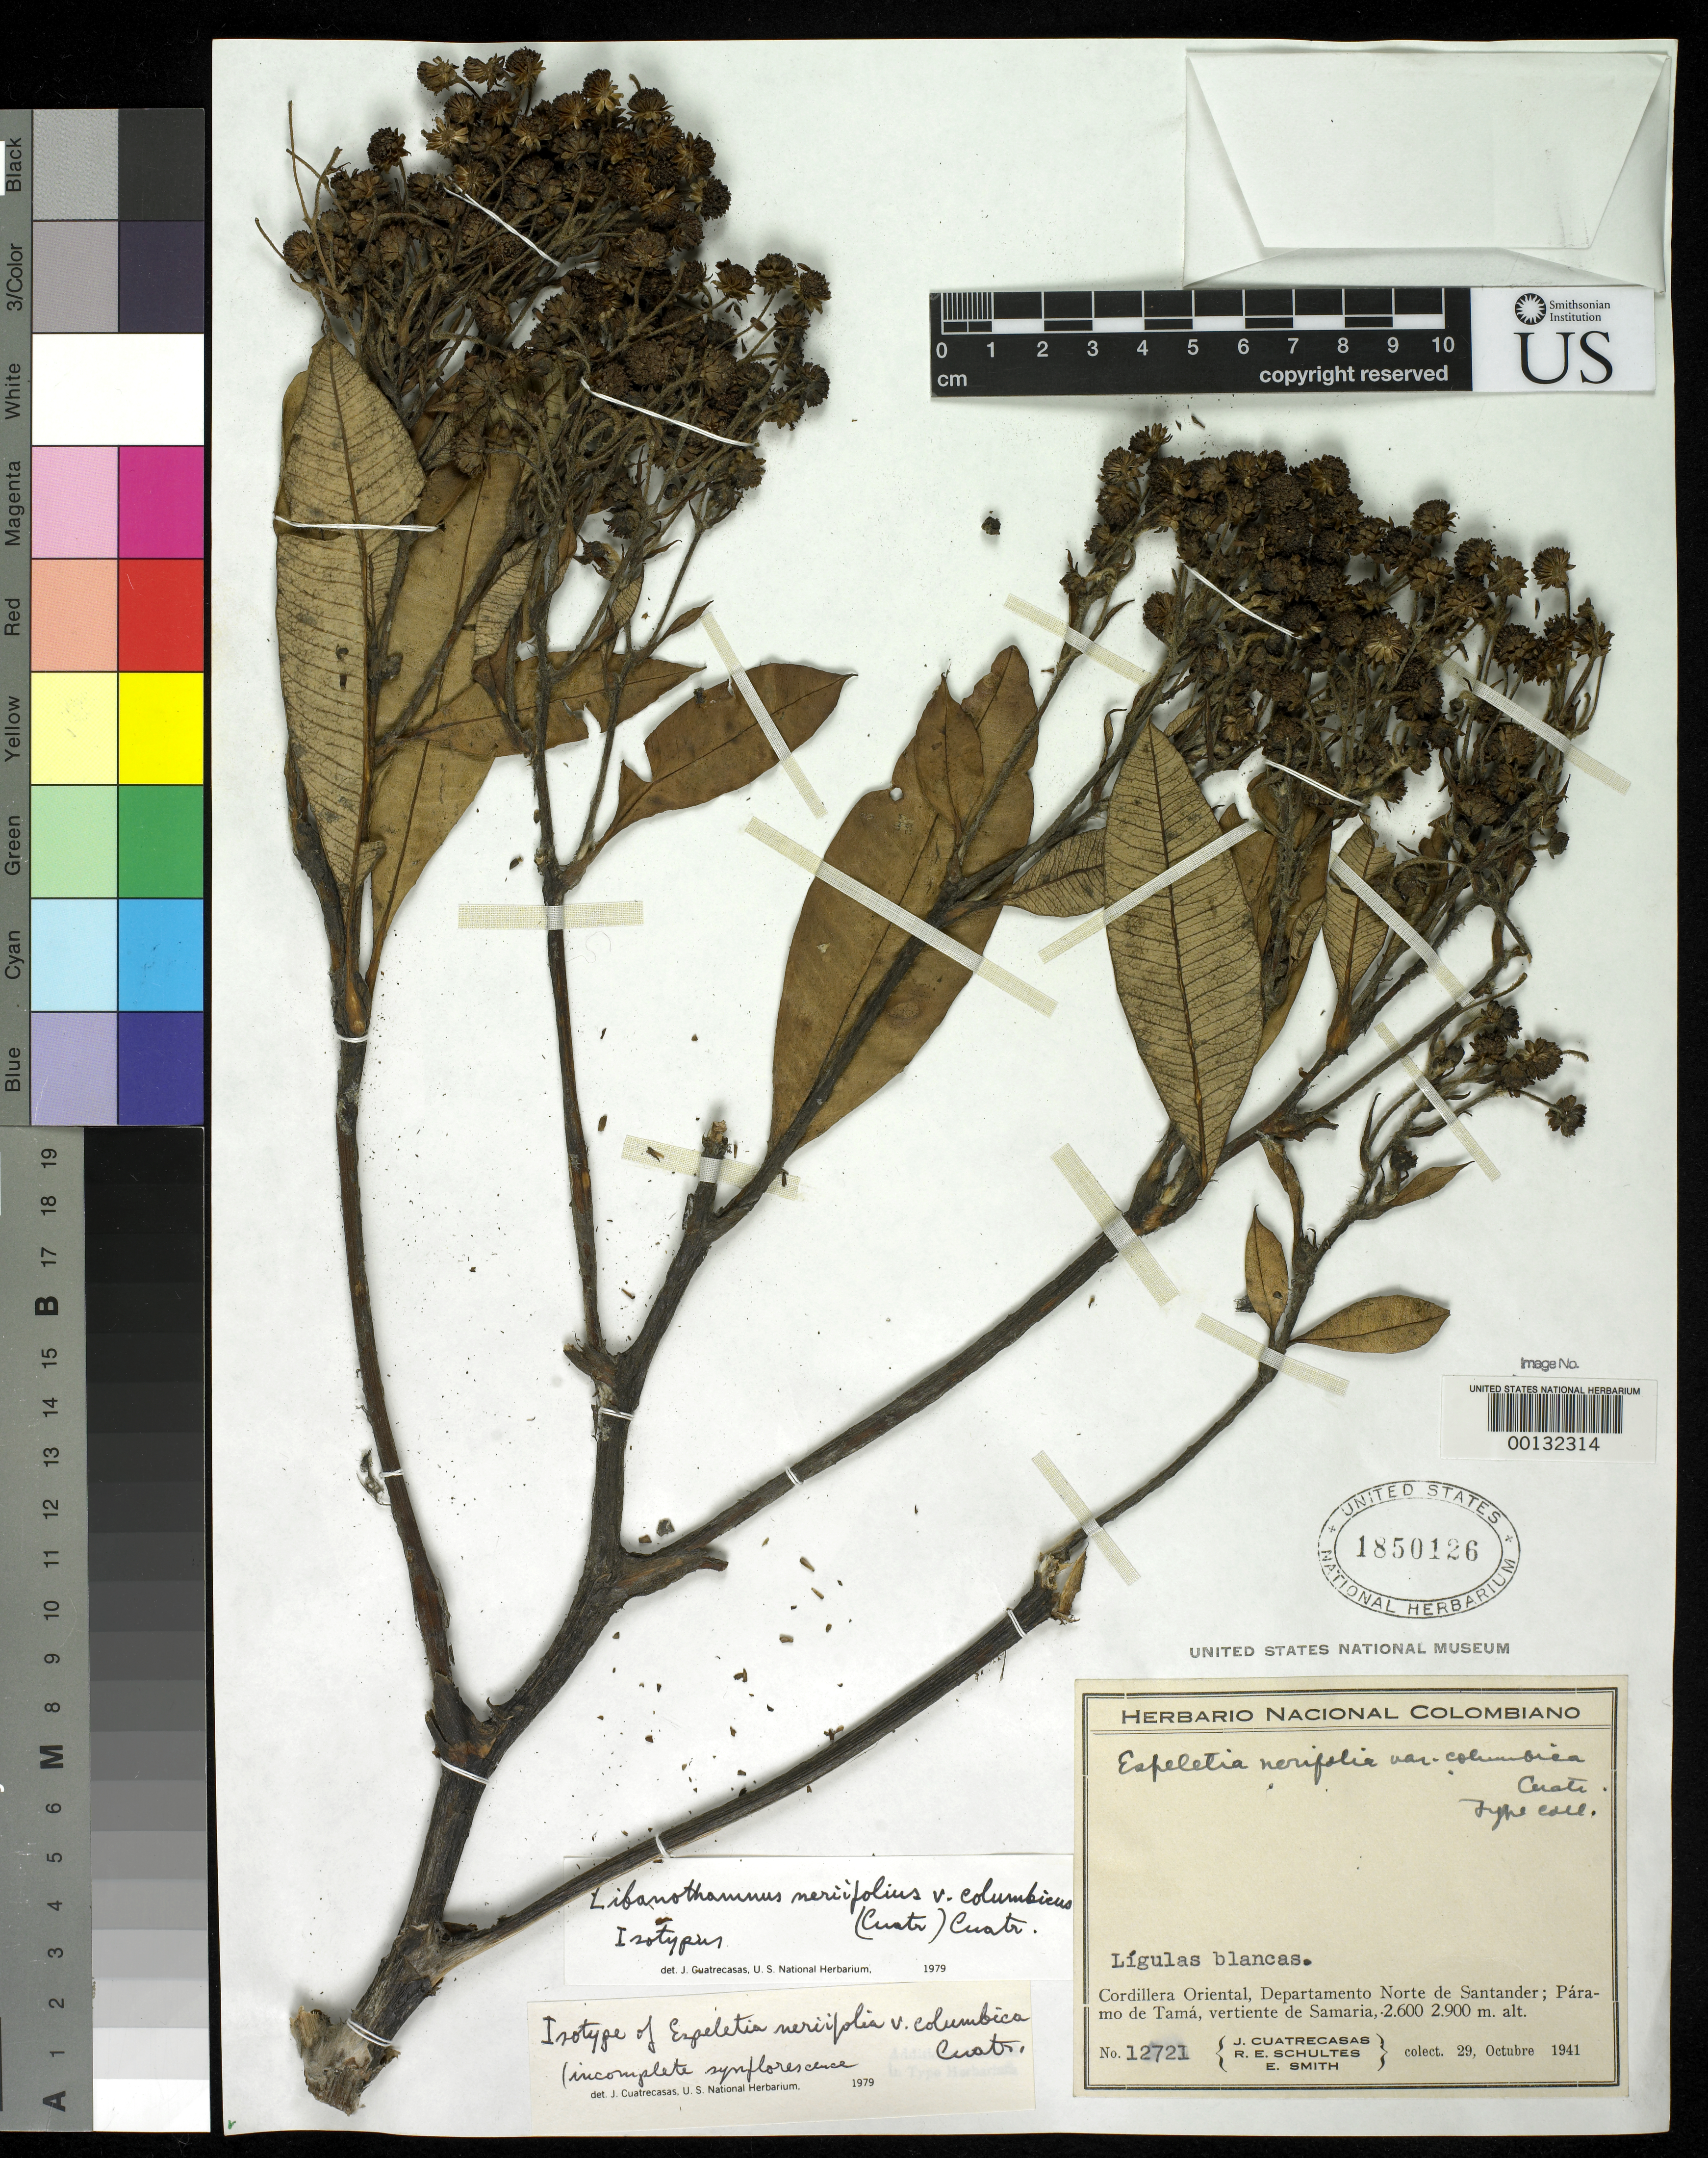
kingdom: Plantae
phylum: Tracheophyta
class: Magnoliopsida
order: Asterales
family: Asteraceae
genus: Espeletia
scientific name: Espeletia neriifolia var. columbica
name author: Cuatrec.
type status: Isotype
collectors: J. Cuatrecasas, R. E. Schultes & C. E. Smith Jr.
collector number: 12721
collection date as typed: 29 Oct 1941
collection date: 1941-10-29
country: Colombia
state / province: Norte de Santander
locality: Cordillera Oriental, Páramo de Tama, Vertiente de Samaria. [Cordillera Oriental, Páramo de Tama, slope of (sloping from?) Samaria.]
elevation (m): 2600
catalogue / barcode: US 1850126